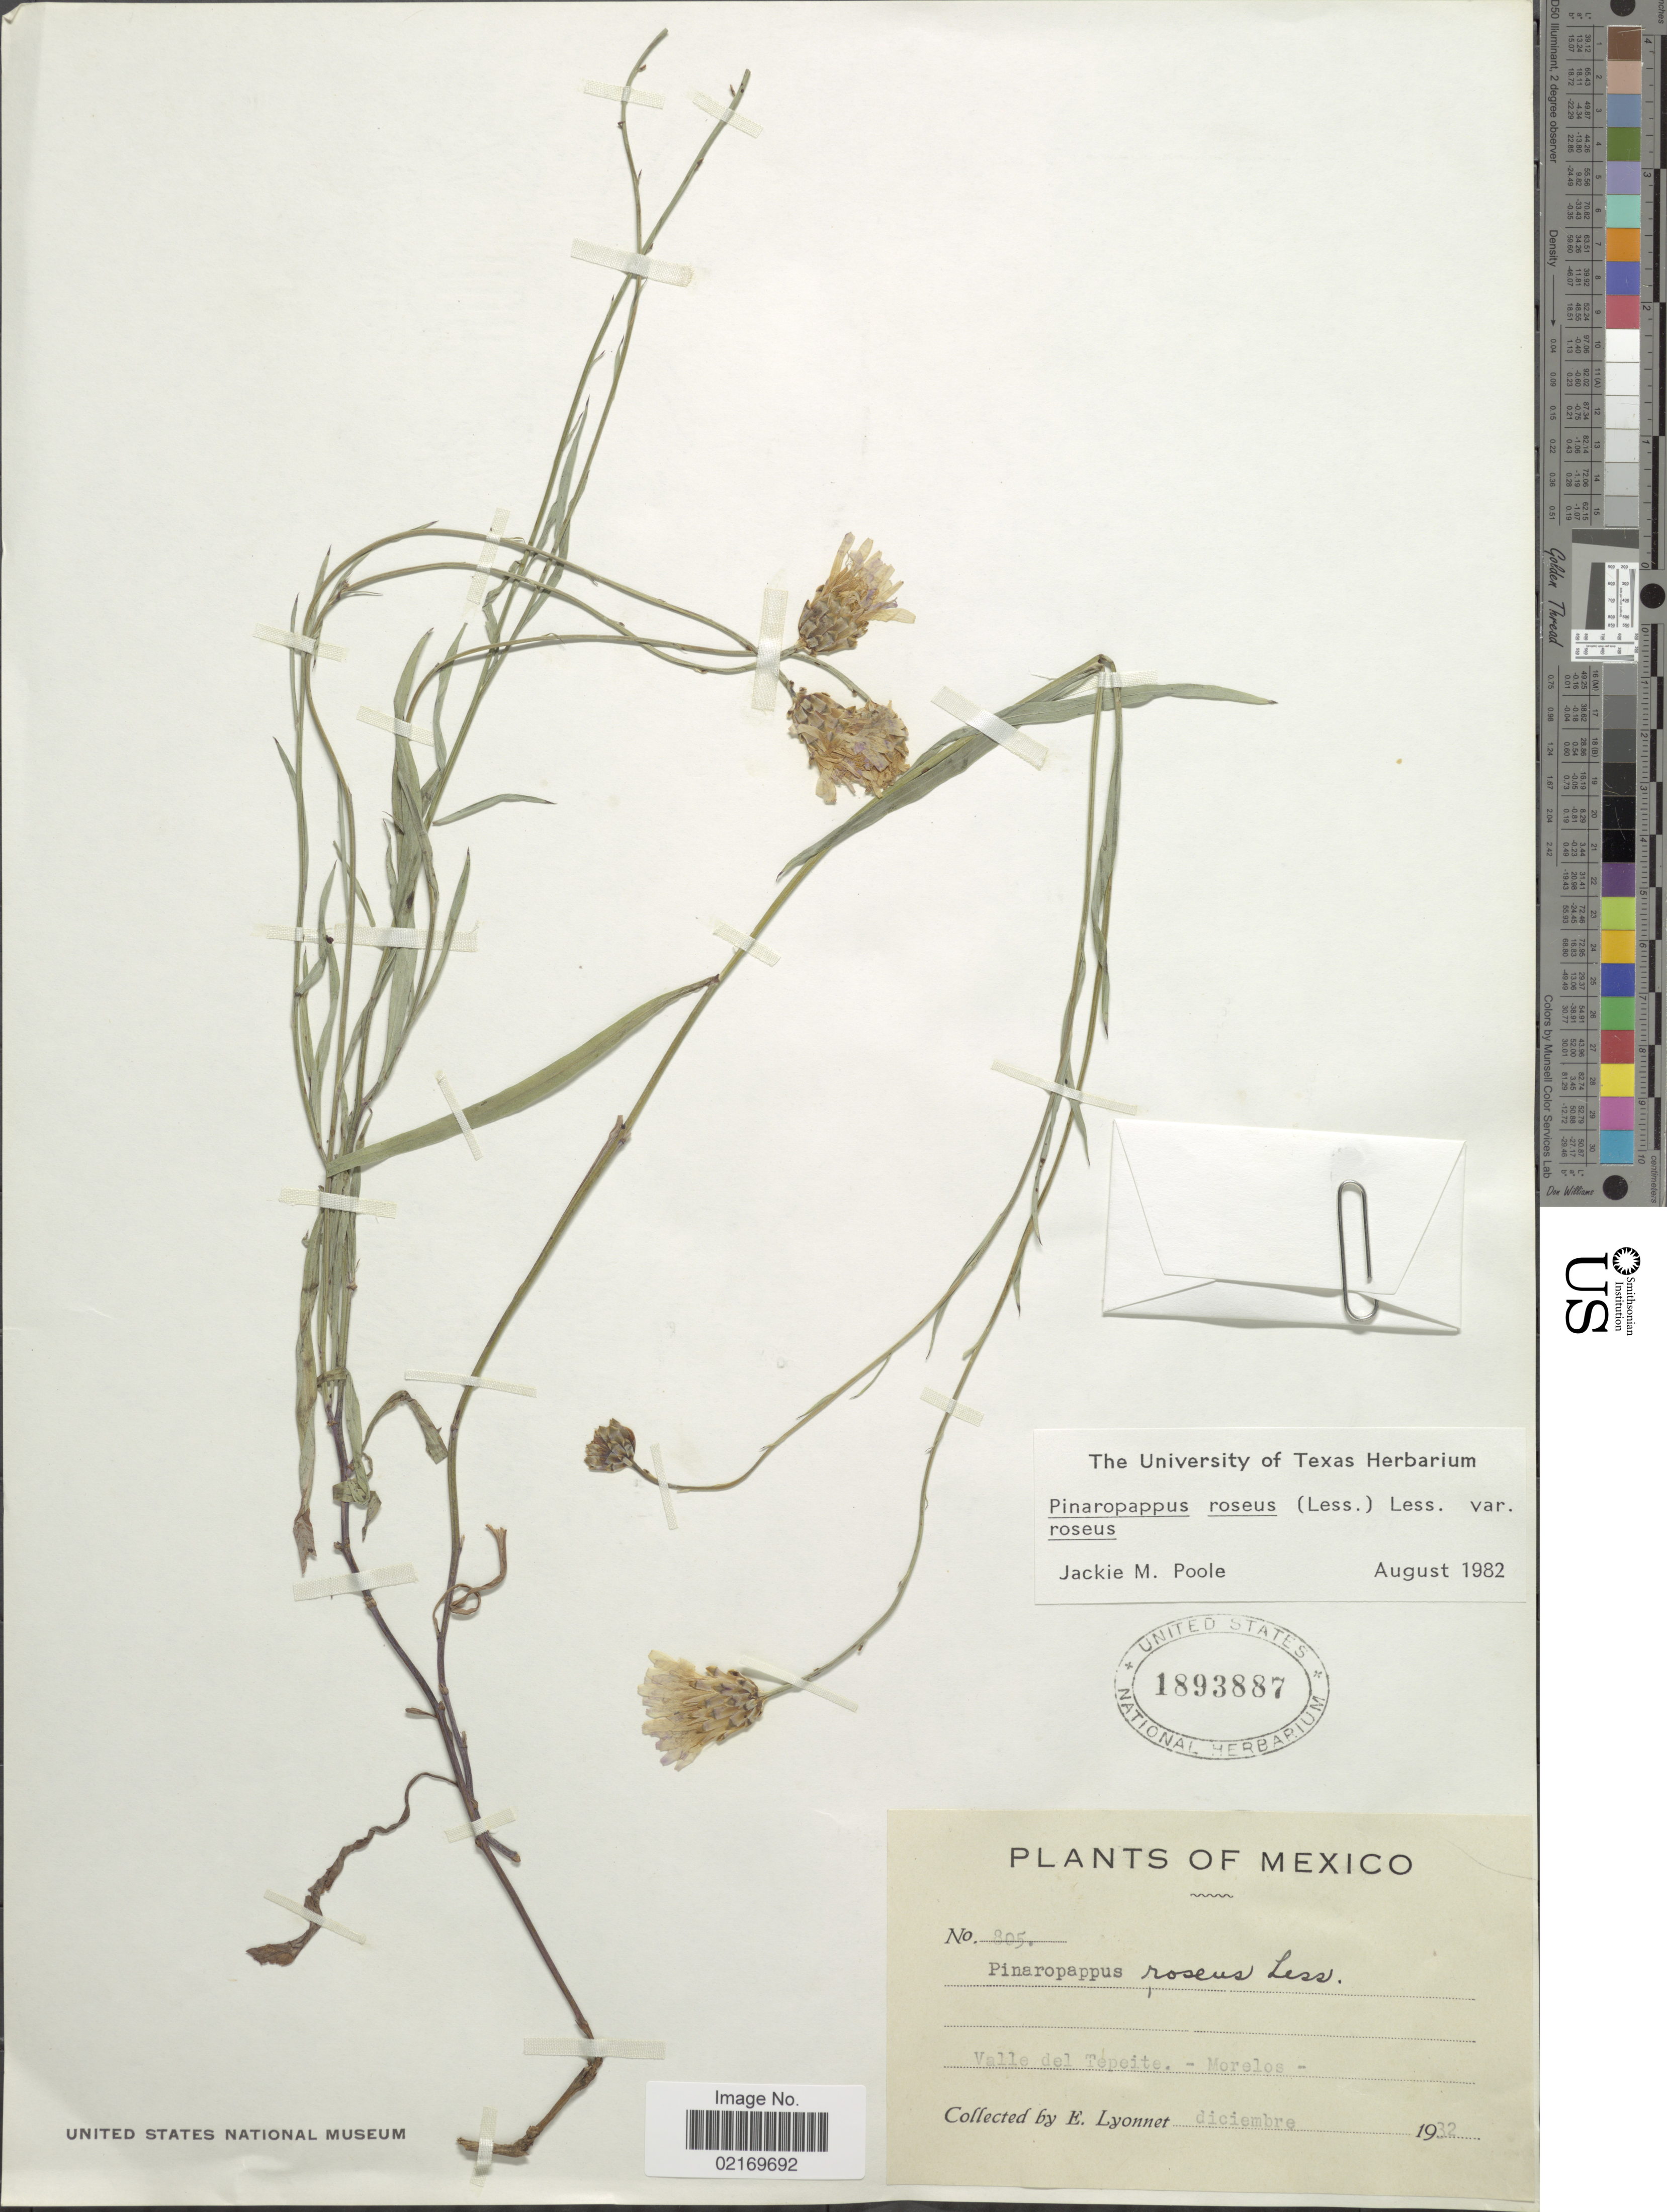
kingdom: Plantae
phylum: Tracheophyta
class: Magnoliopsida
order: Asterales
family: Asteraceae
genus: Pinaropappus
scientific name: Pinaropappus roseus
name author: Less.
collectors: E. Lyonnet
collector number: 805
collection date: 1932-12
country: Mexico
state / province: Morelos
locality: Valle del Tepeite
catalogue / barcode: US 1893887